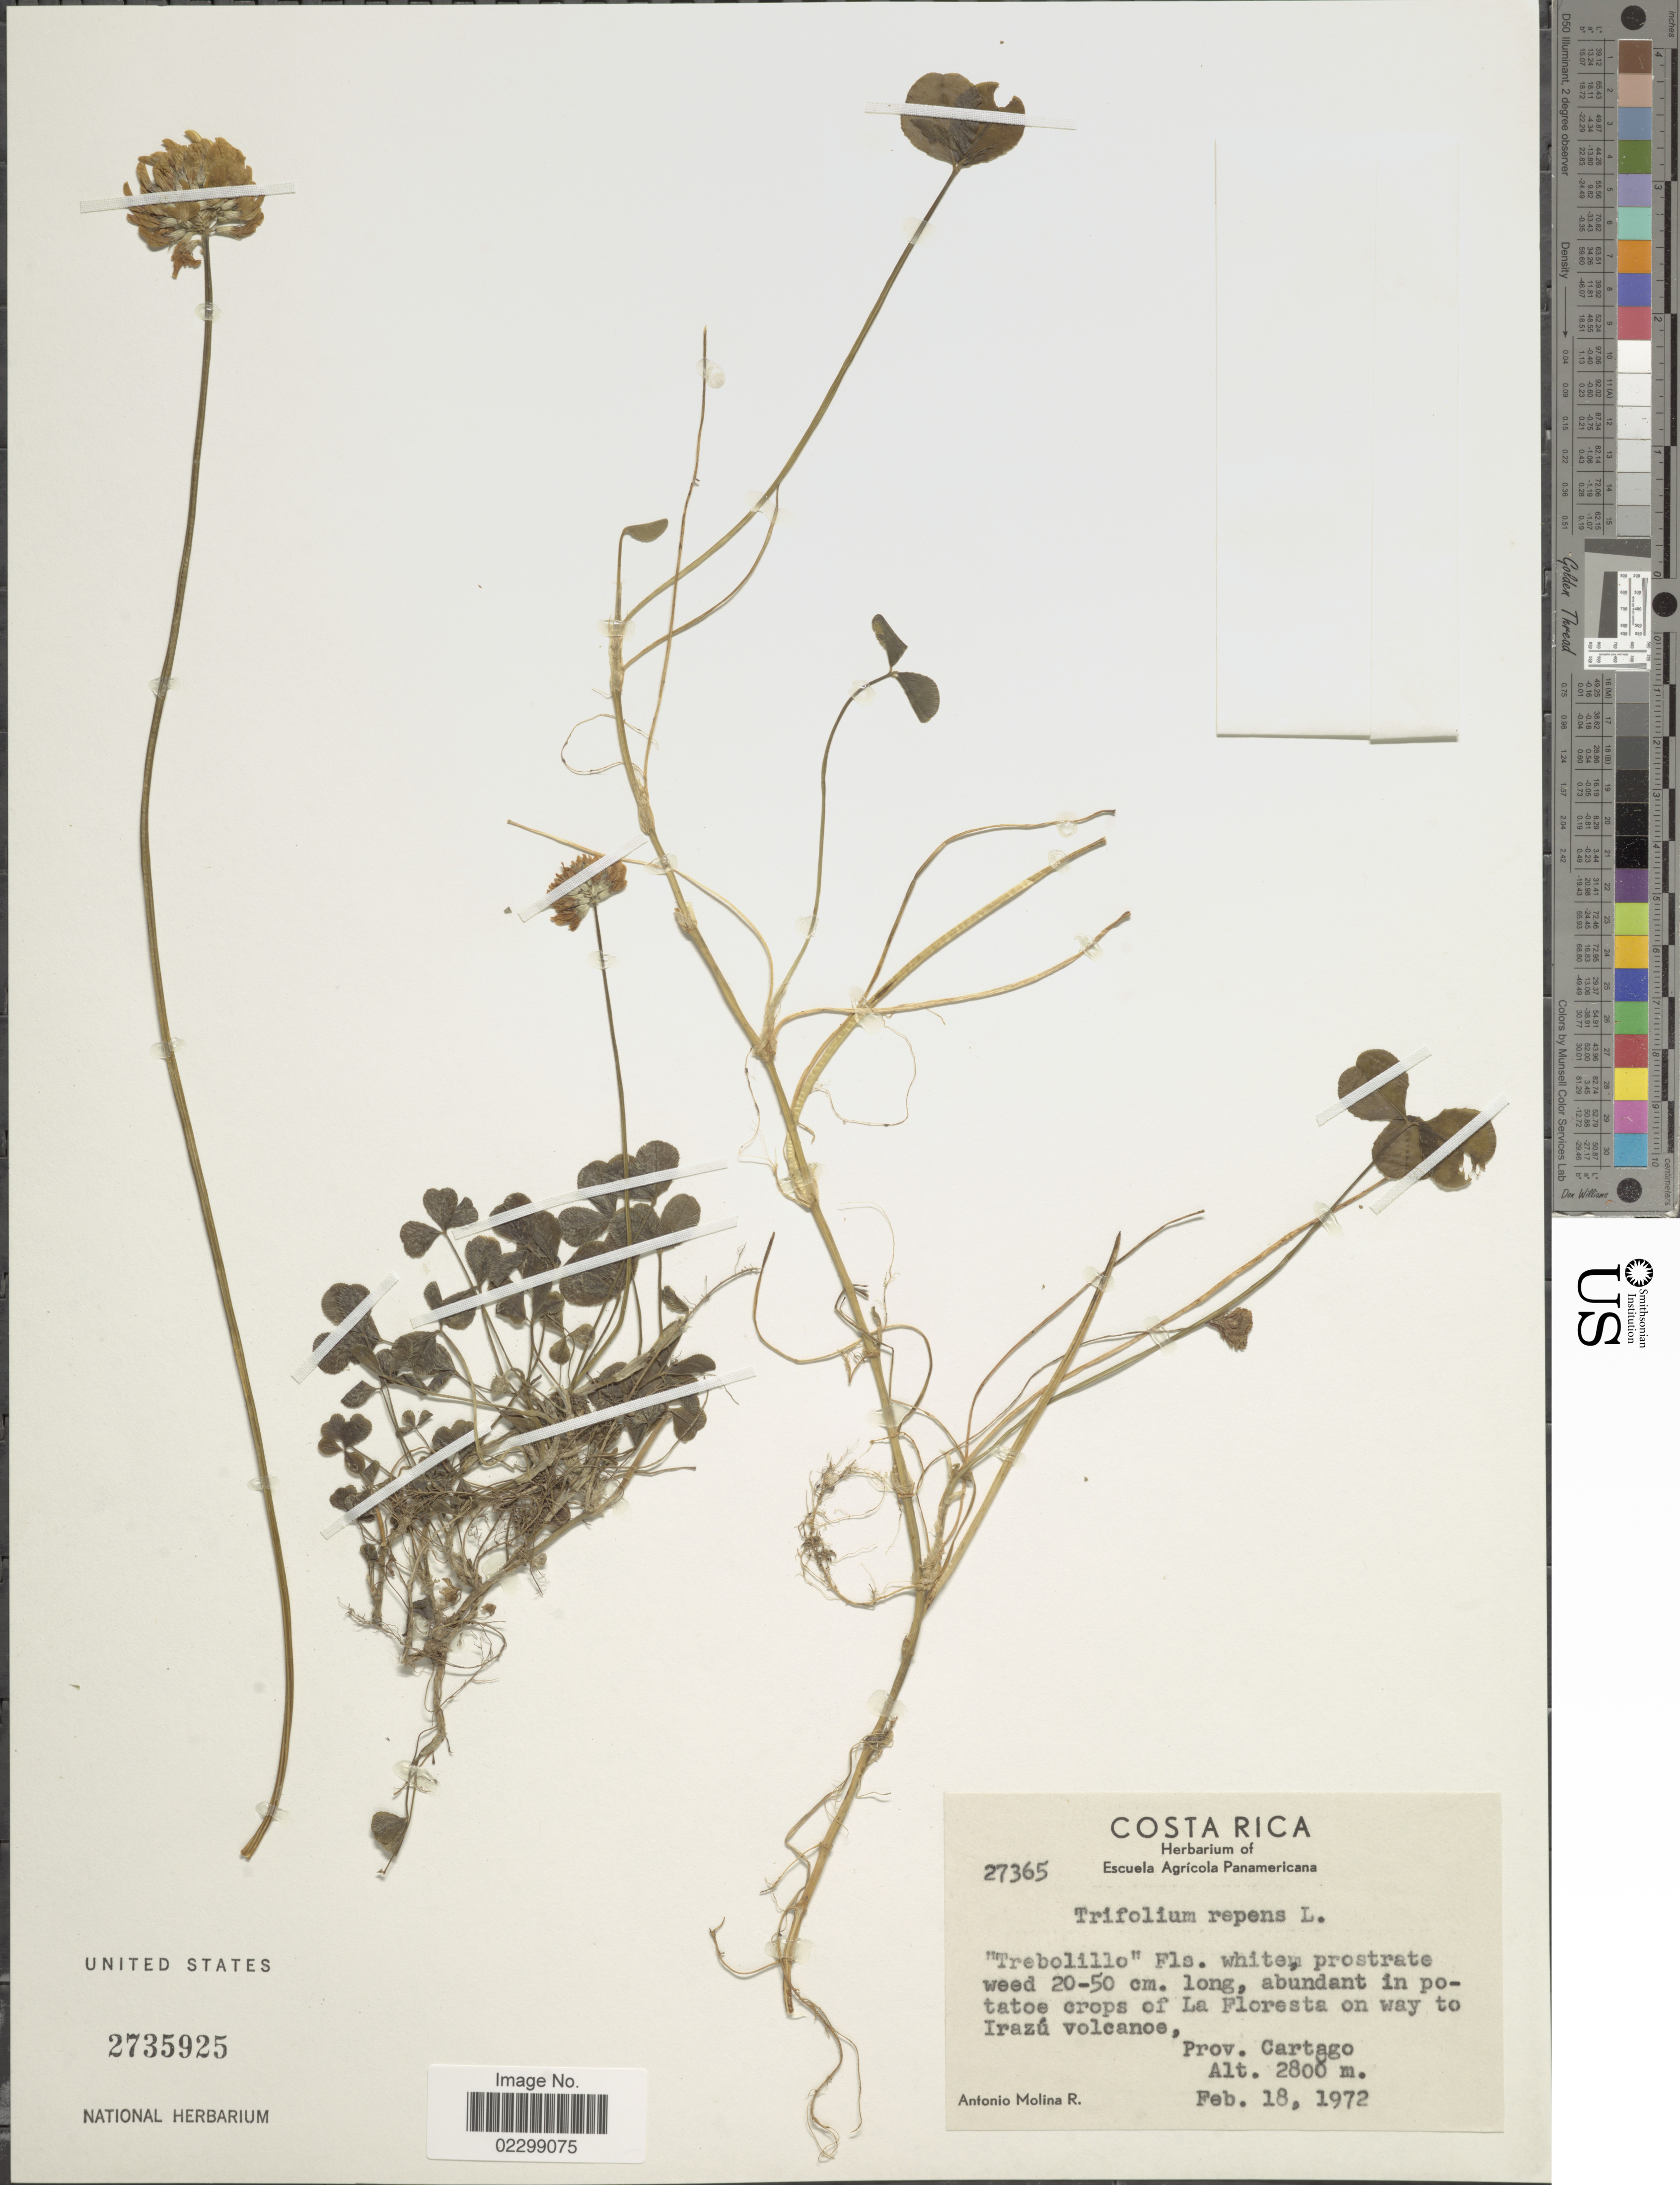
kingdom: Plantae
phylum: Tracheophyta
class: Magnoliopsida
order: Fabales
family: Fabaceae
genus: Trifolium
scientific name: Trifolium repens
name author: L.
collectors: A. Molina R.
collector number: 27365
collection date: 1972-02-18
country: Costa Rica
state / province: Cartago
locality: Abundant in potatoe cops of La Floresta on way to Irazú volcanos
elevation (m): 2800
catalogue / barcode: US 2735925